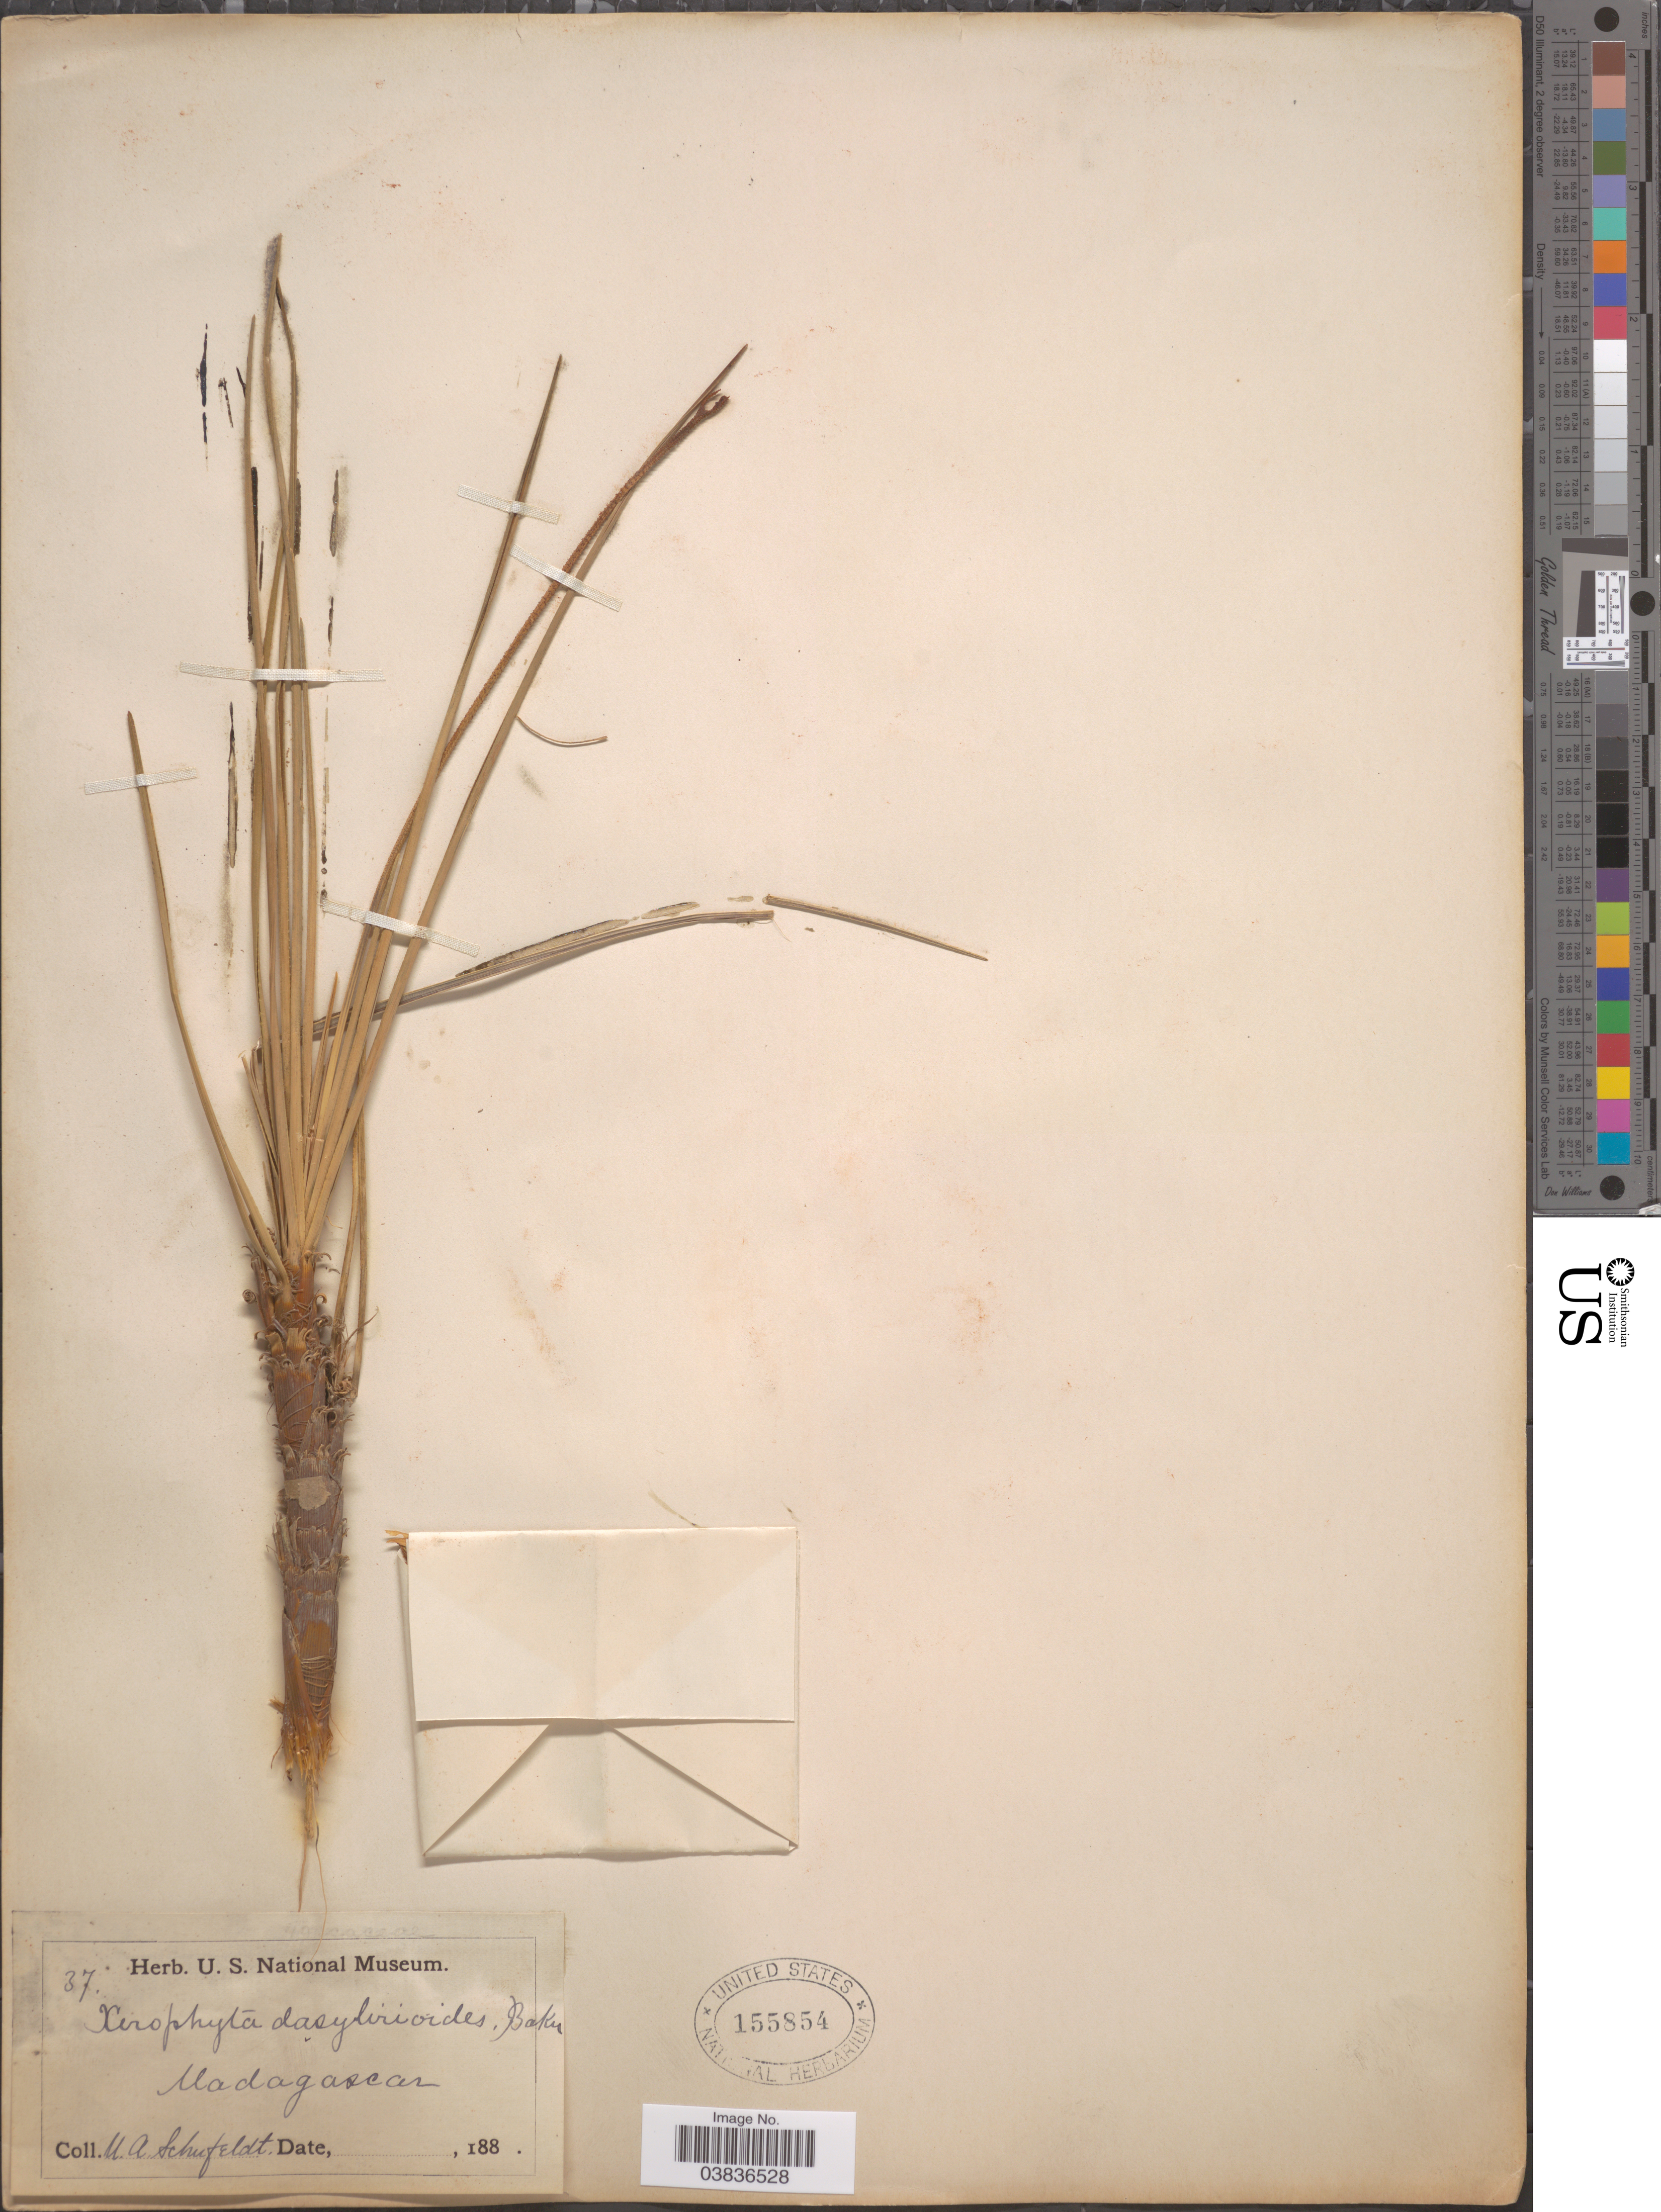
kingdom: Plantae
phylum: Tracheophyta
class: Liliopsida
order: Pandanales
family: Velloziaceae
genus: Xerophyta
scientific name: Xerophyta dasylirioides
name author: Baker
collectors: M. Schufeldt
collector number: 37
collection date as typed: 188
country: Madagascar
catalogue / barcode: US 155854